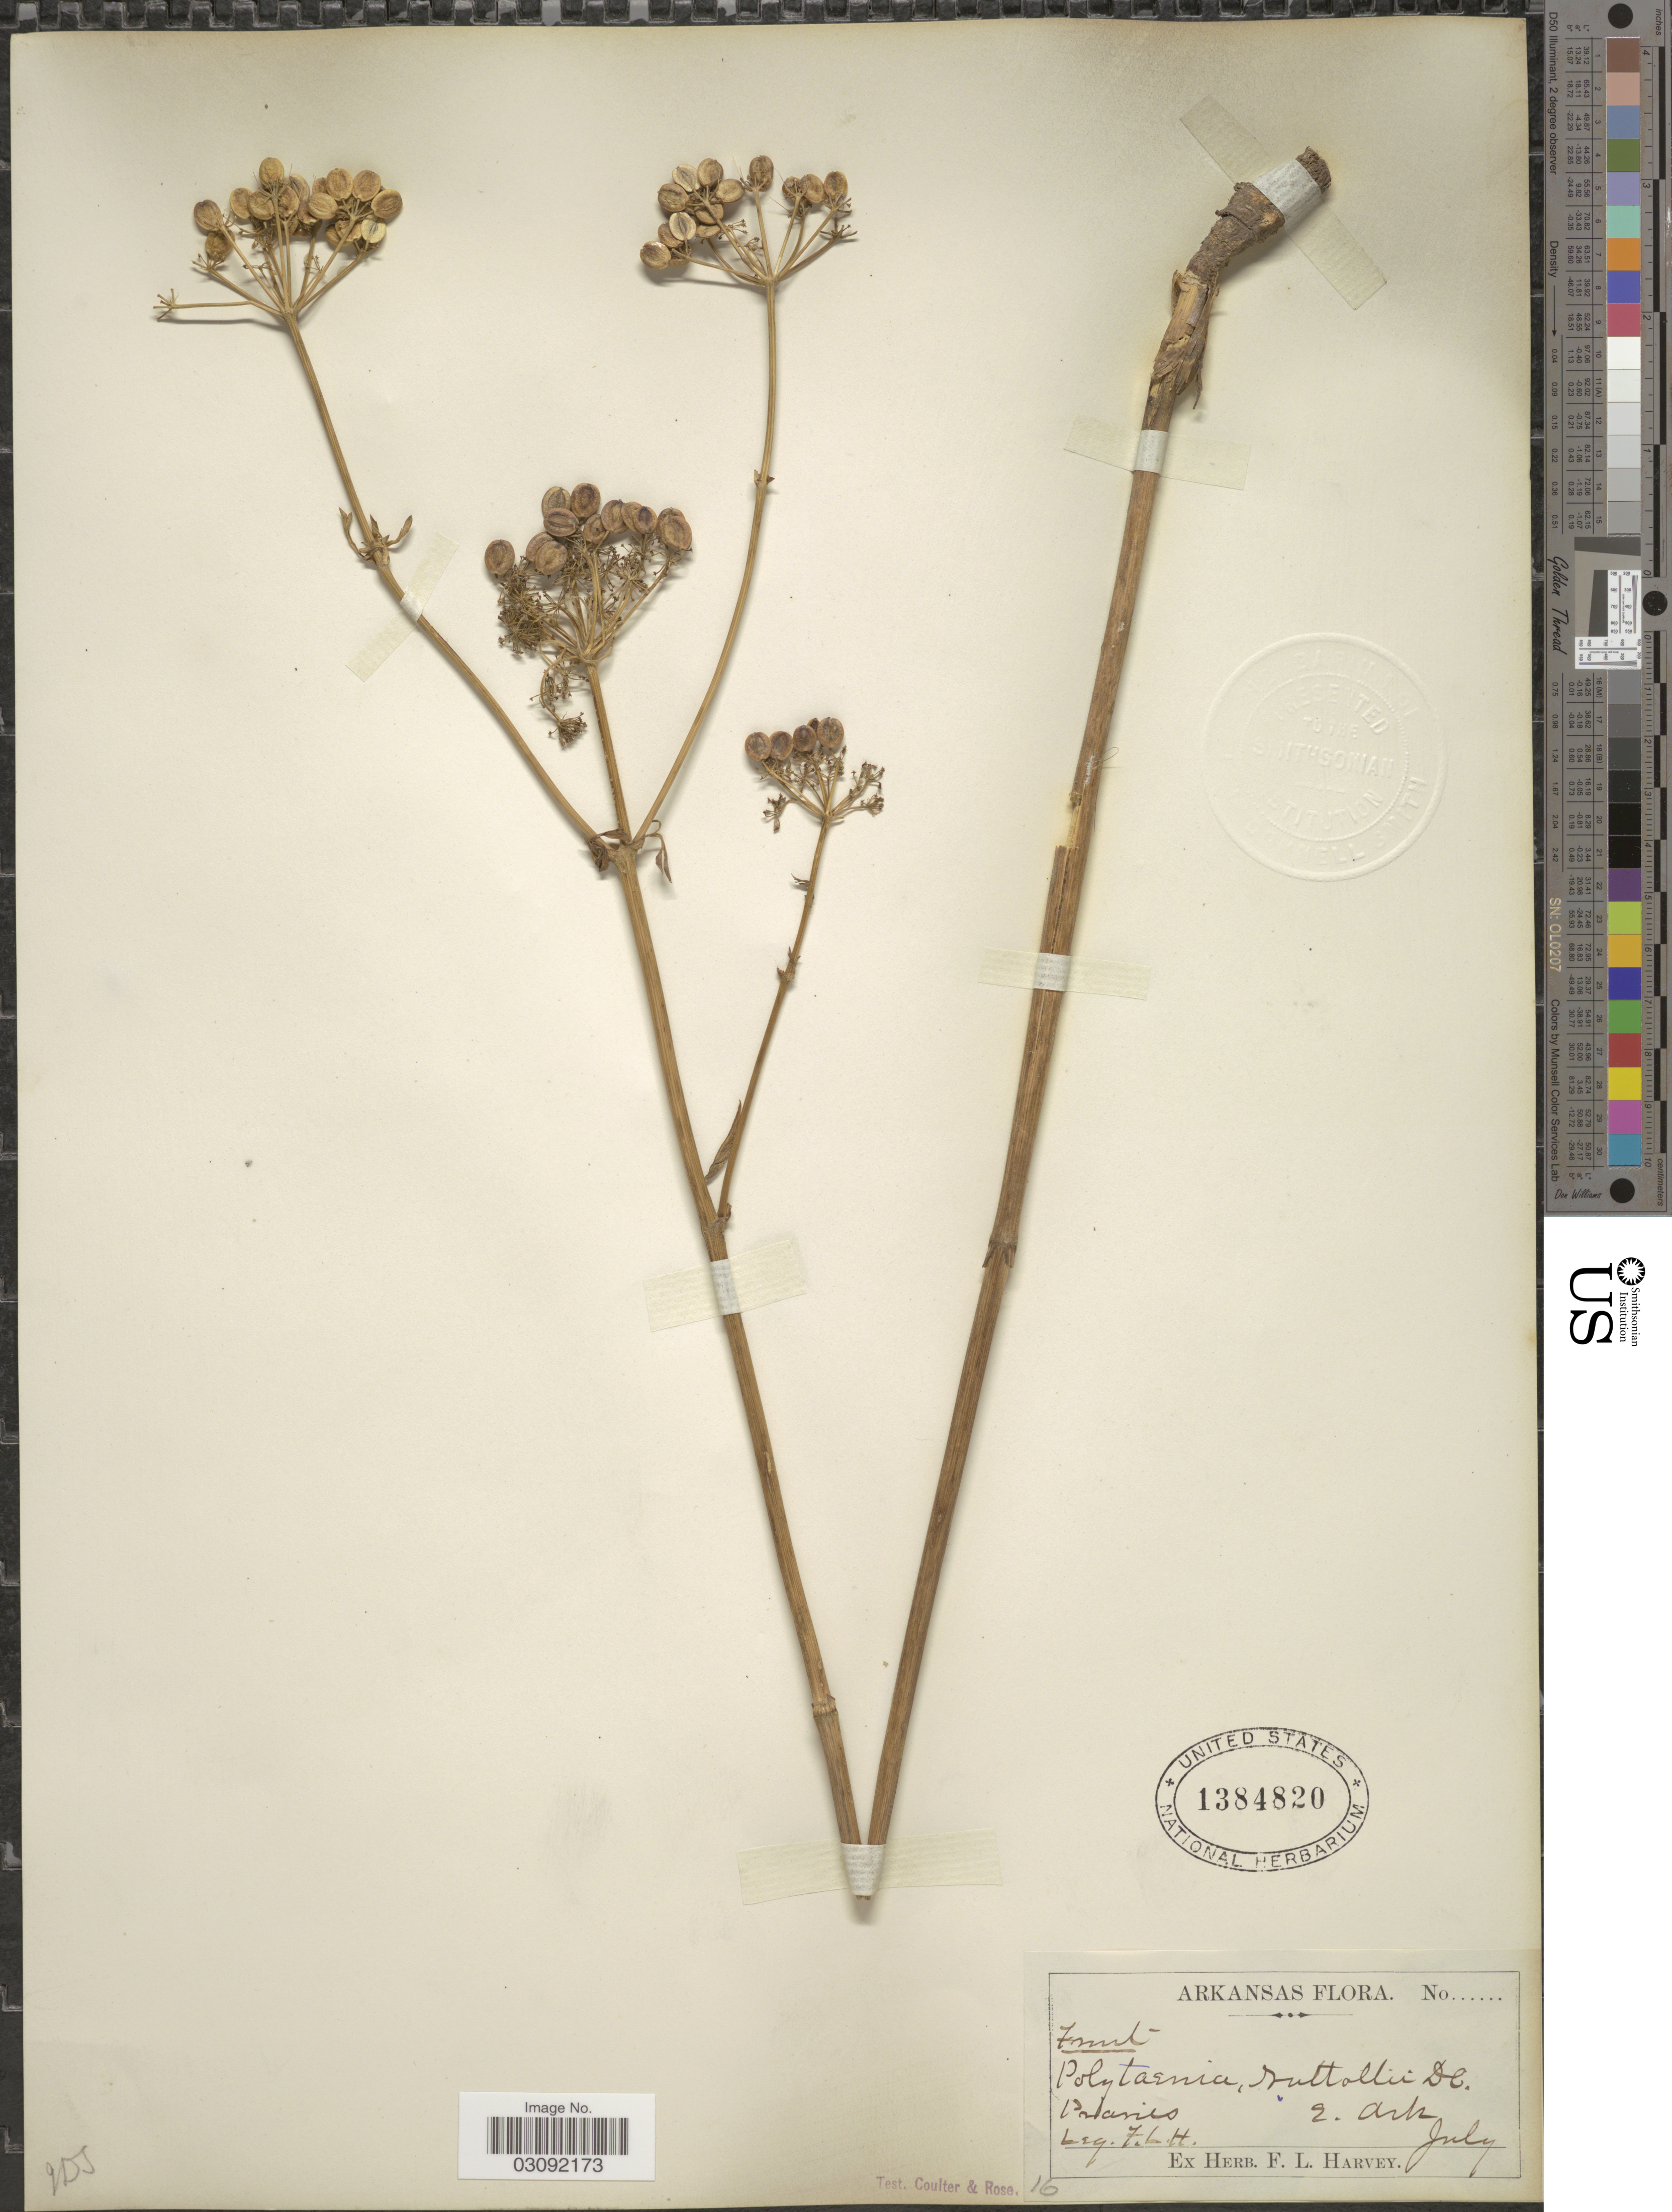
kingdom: Plantae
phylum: Tracheophyta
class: Magnoliopsida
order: Apiales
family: Apiaceae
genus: Polytaenia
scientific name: Polytaenia nuttallii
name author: DC.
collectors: F. L. Harvey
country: United States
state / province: Arkansas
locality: E. Ark.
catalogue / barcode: US 1384820